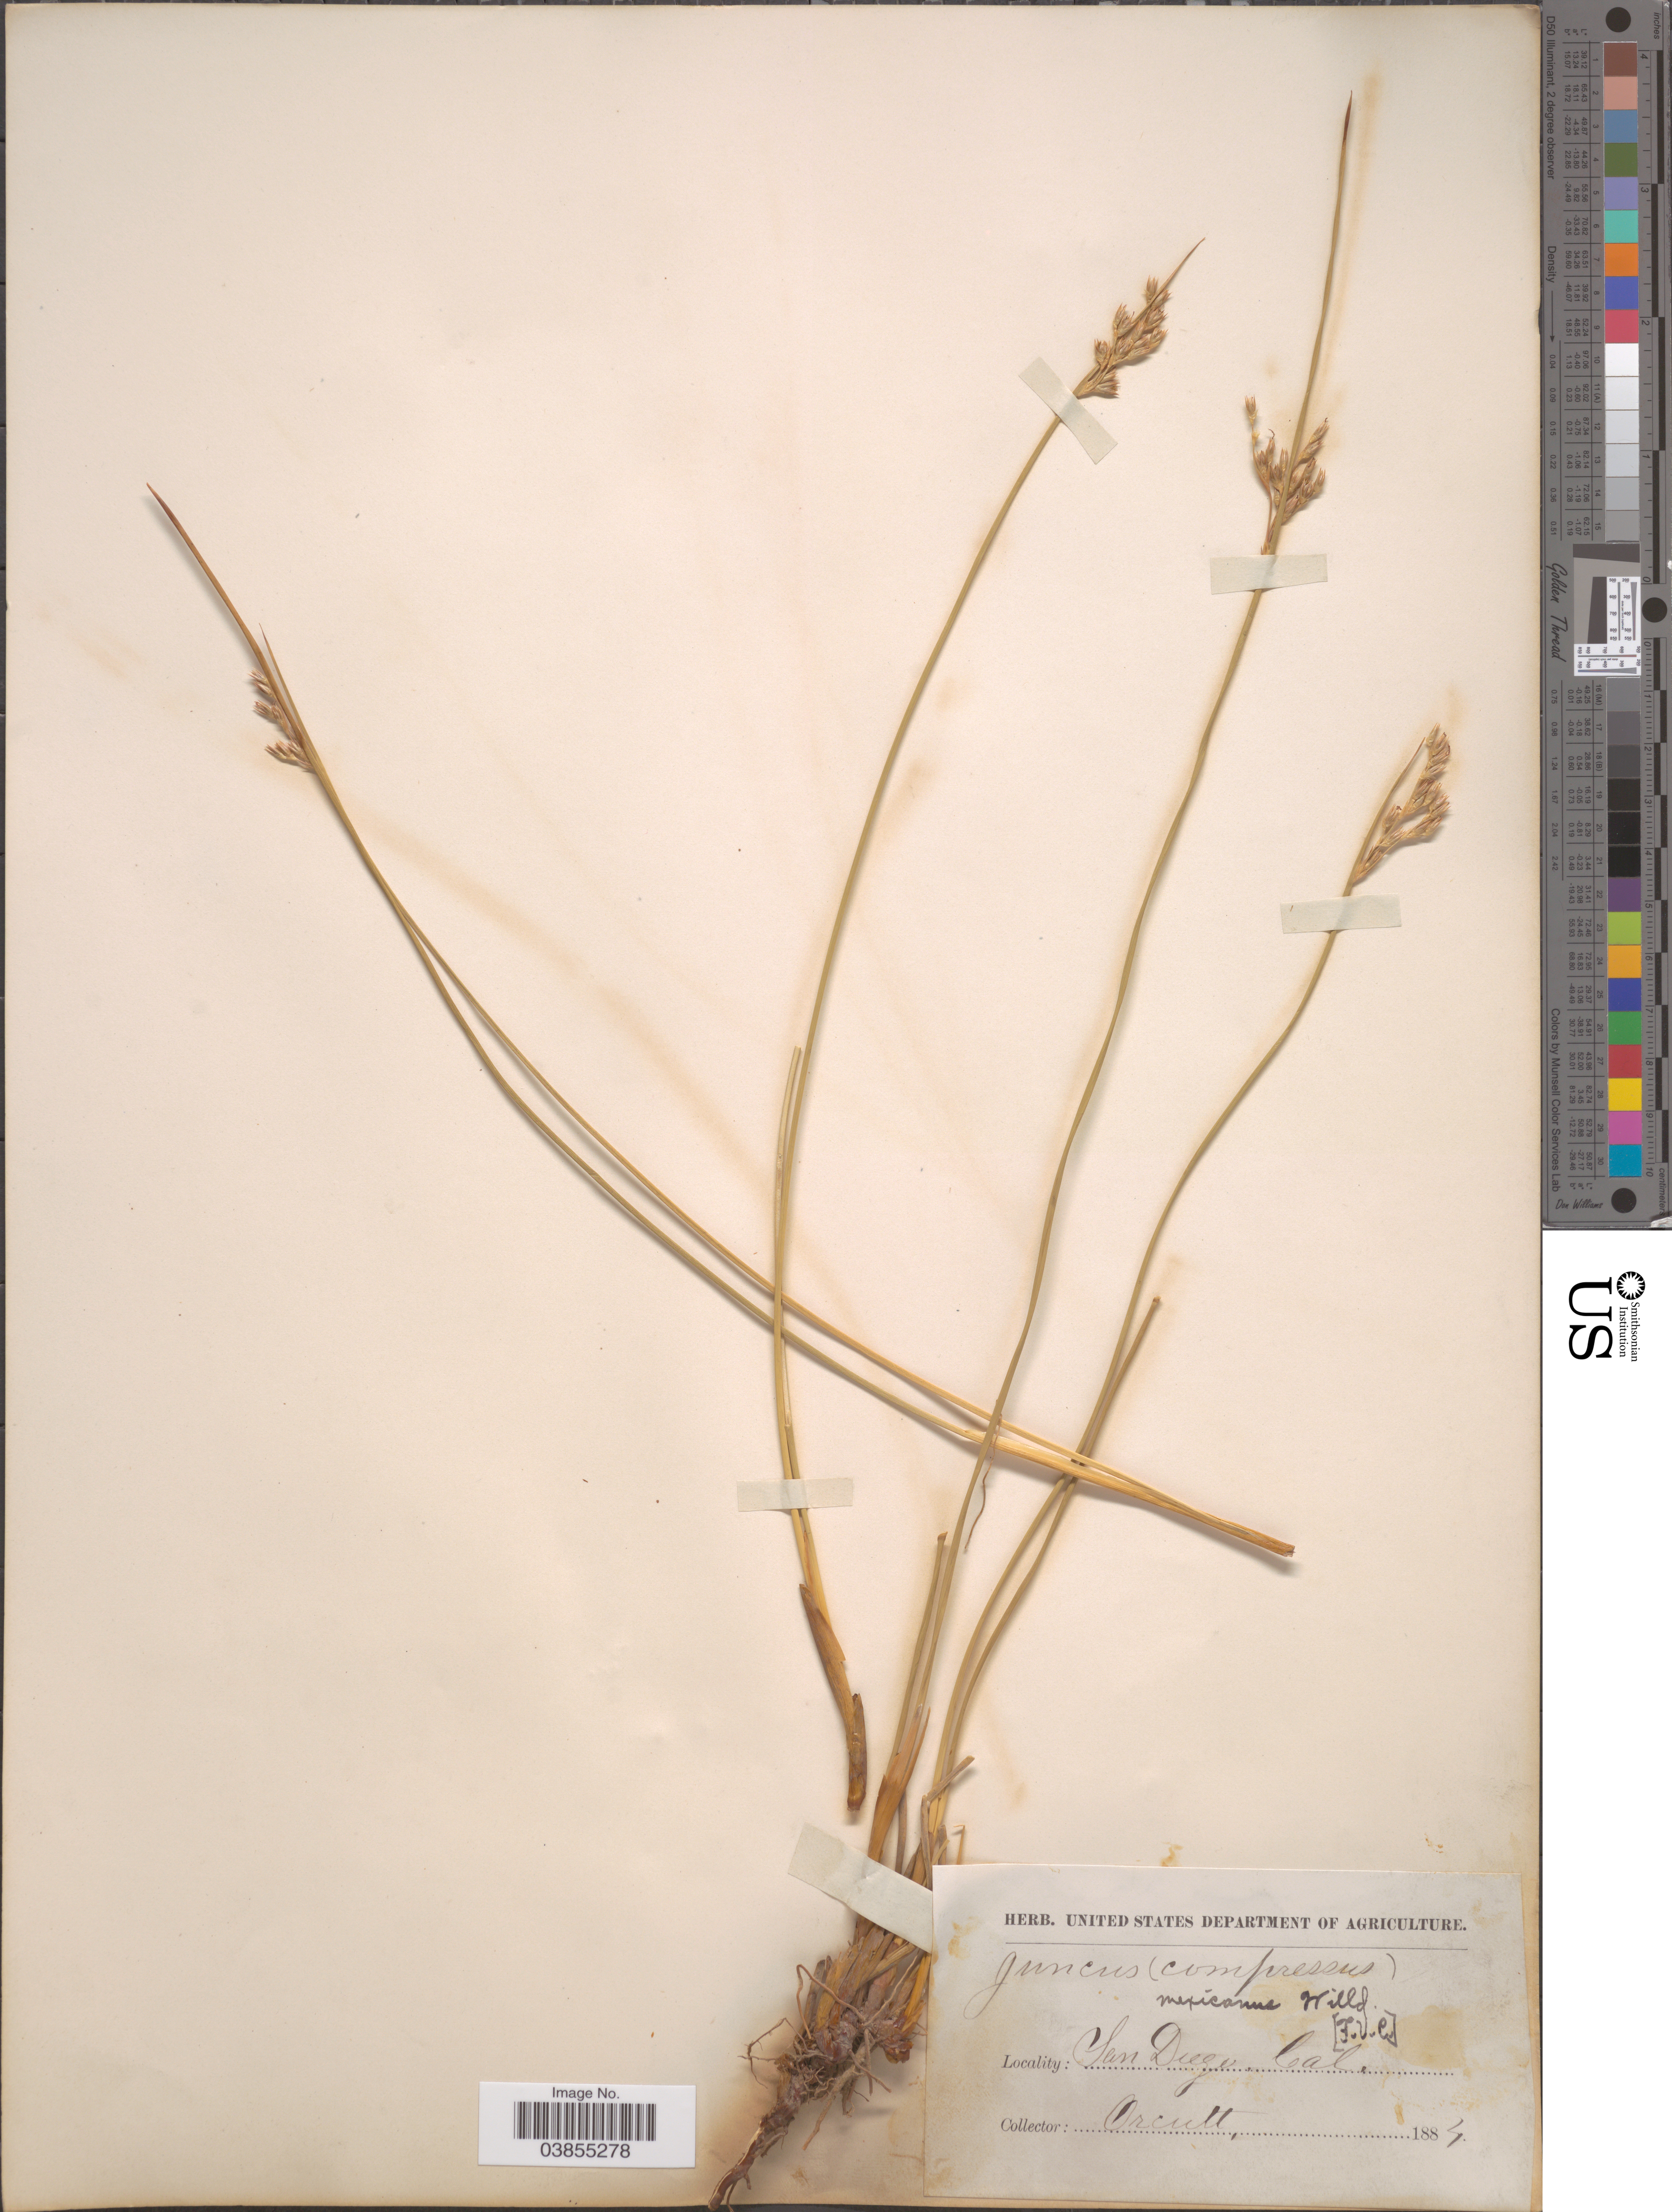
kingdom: Plantae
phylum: Tracheophyta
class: Liliopsida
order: Poales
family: Juncaceae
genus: Juncus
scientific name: Juncus mexicanus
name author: Willd. ex Schult. & Schult. f.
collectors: -- Orcutt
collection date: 1884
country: United States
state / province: California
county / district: San Diego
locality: San Diego.